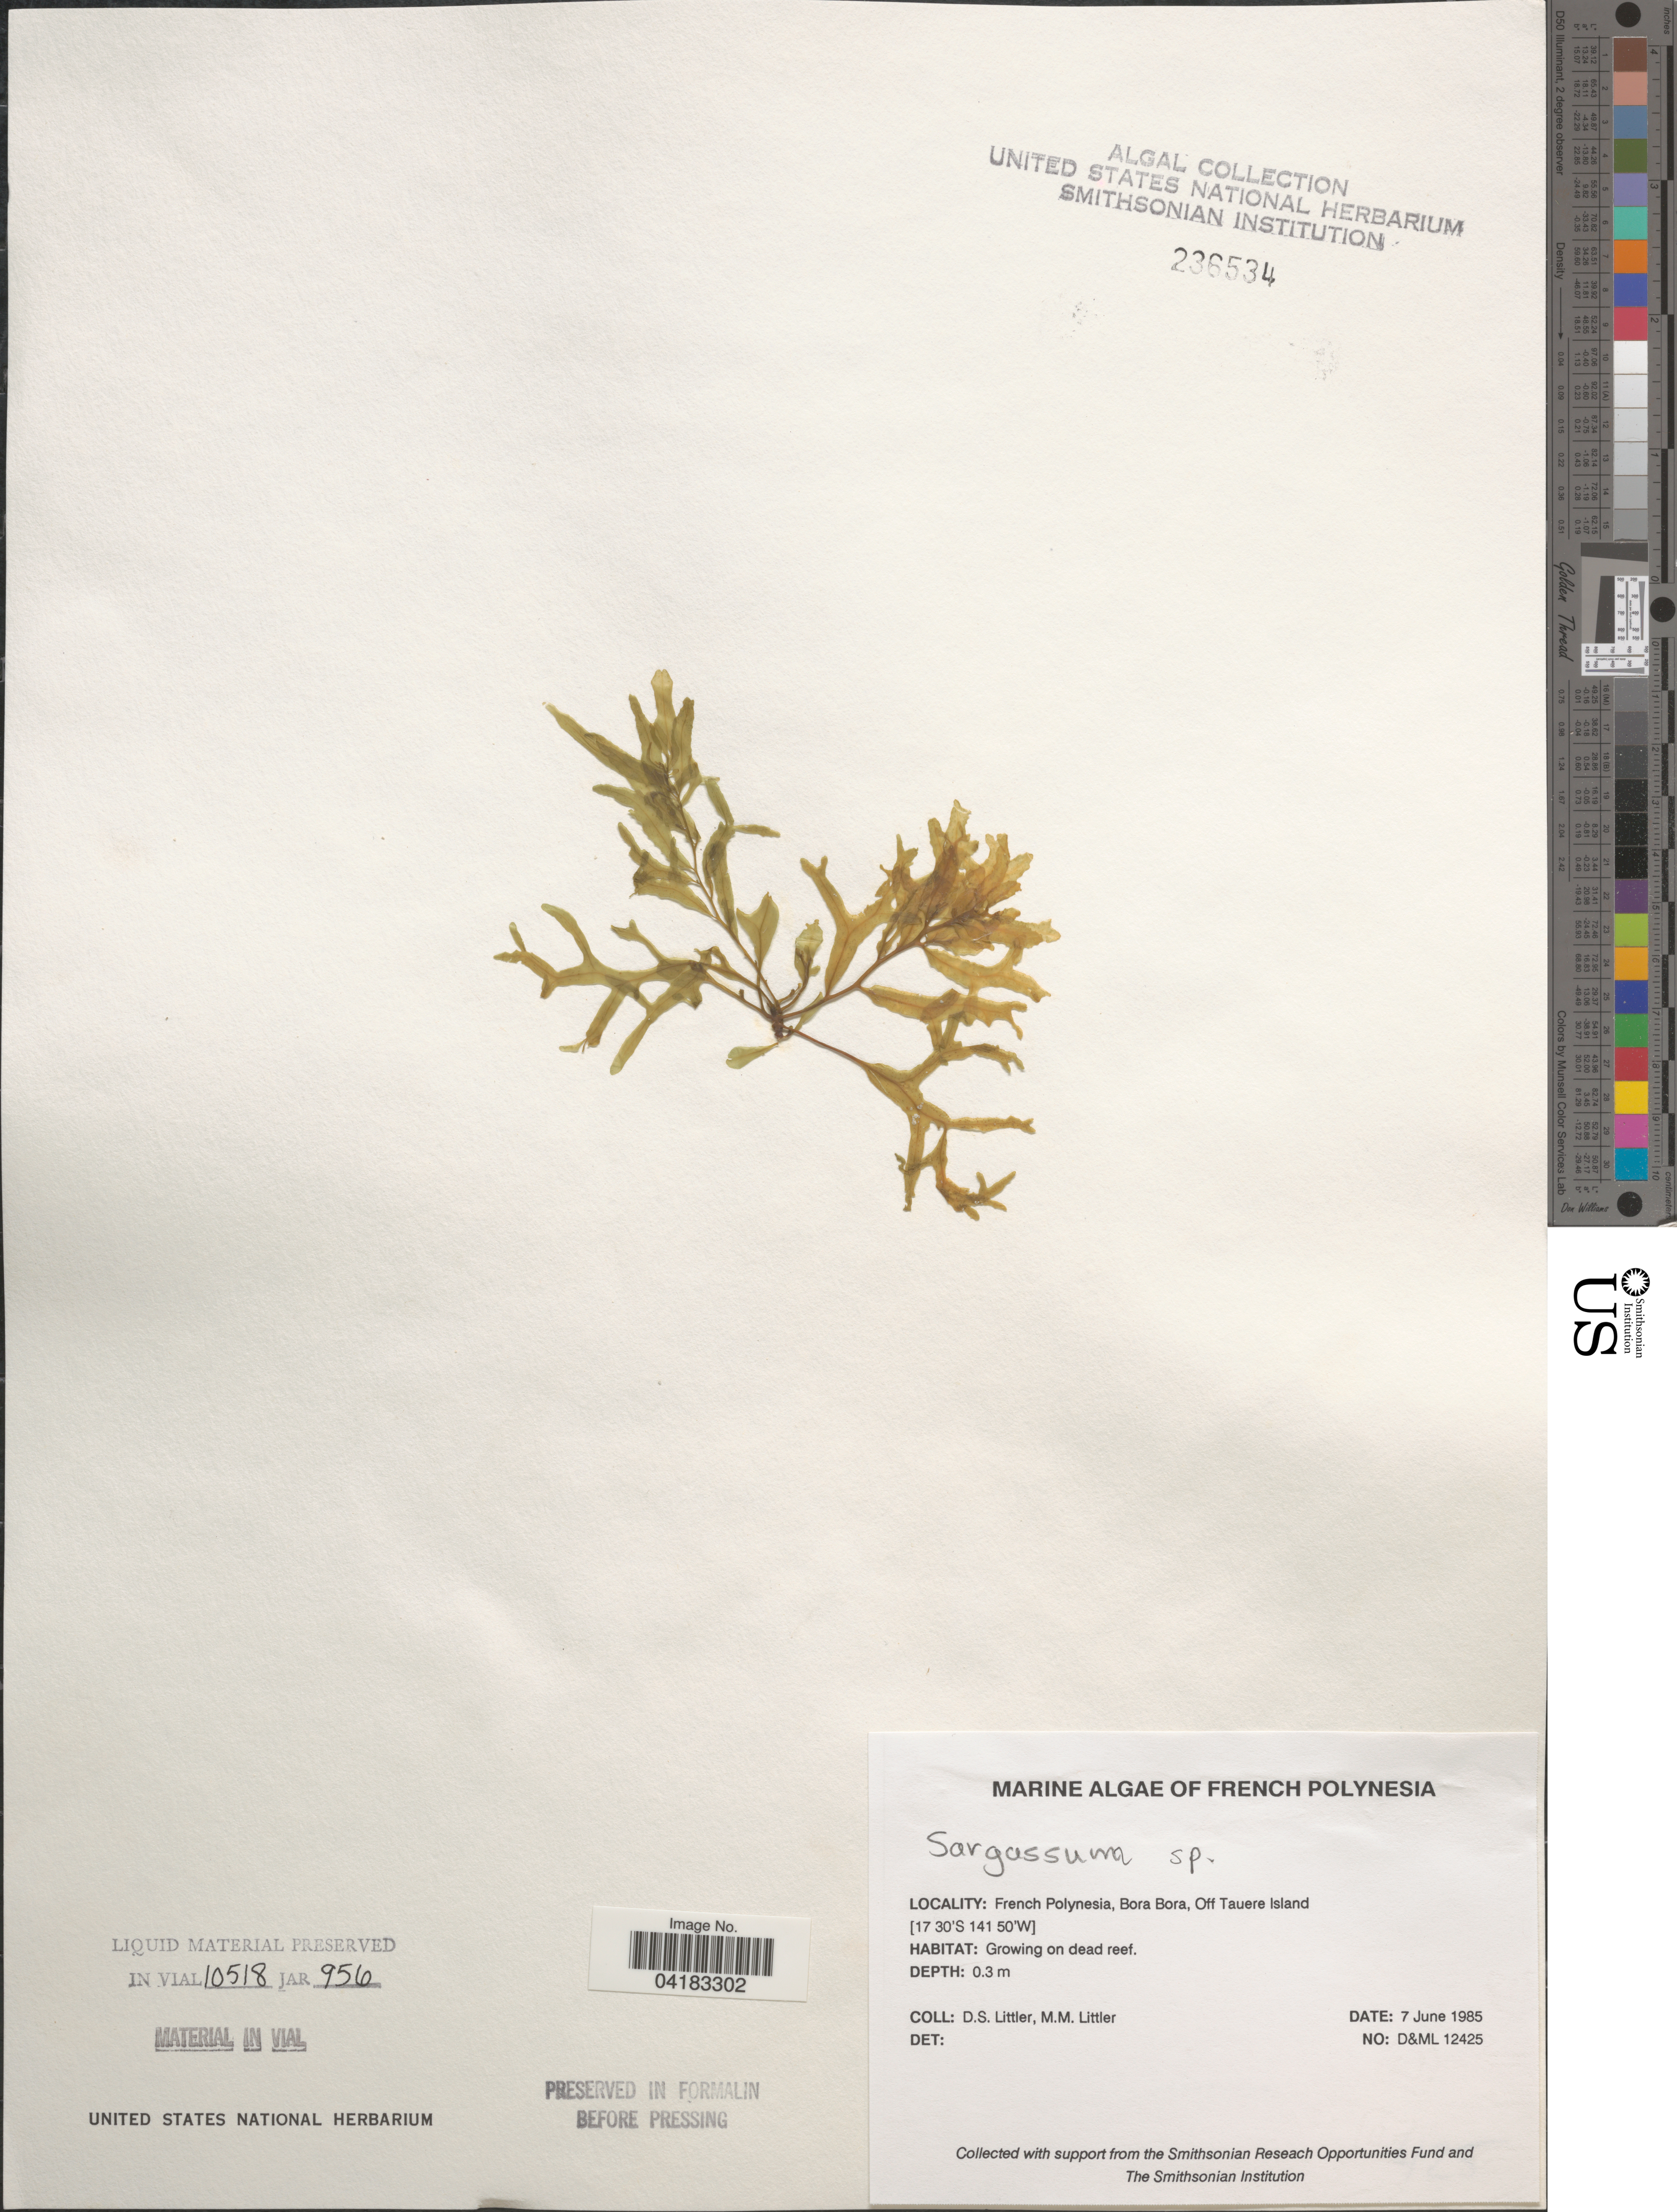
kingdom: Chromista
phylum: Ochrophyta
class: Phaeophyceae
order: Fucales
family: Sargassaceae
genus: Sargassum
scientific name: Sargassum sp.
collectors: D. S. Littler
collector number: D&ML12425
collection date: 1985-06-07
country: French Polynesia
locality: Bora Bora, Off Tauere Island.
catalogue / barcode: US 236534